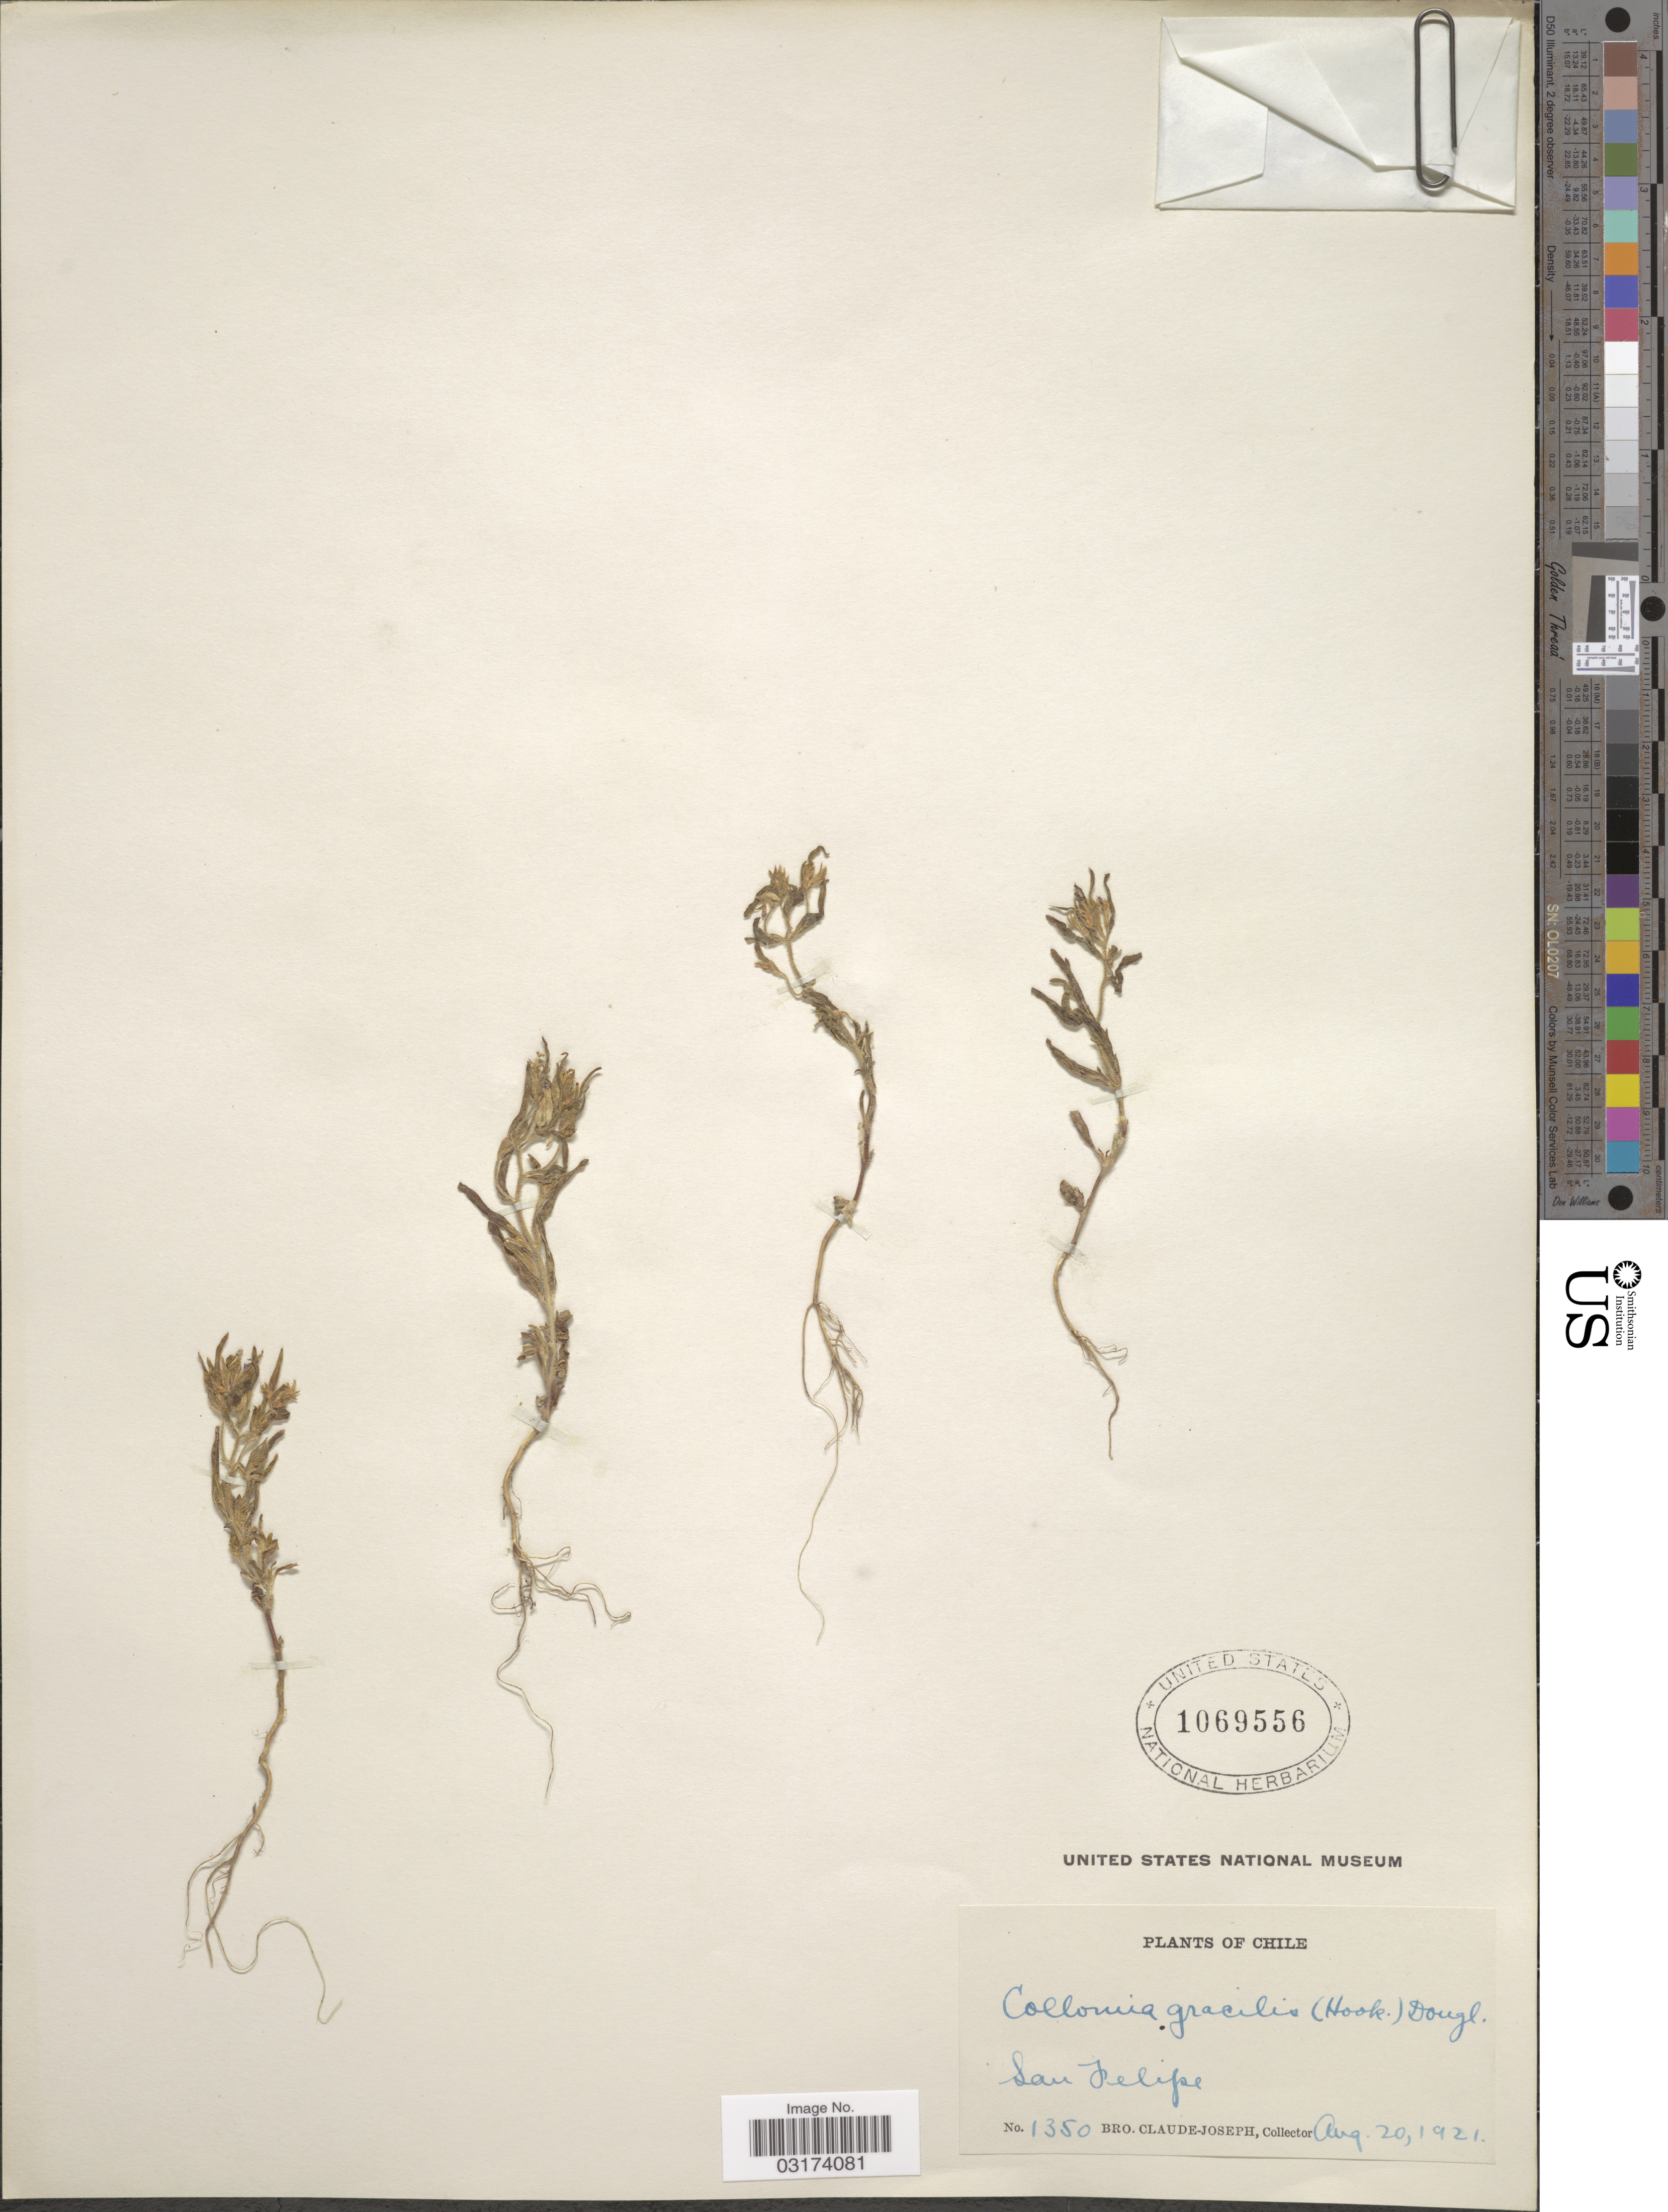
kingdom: Plantae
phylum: Tracheophyta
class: Magnoliopsida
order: Ericales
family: Polemoniaceae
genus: Microsteris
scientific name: Microsteris gracilis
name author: (Hook.) Greene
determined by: (US) Smithsonian Institution - National Museum of Natural History - Department of Botany (UNITED STATES)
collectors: Bro. Claude-Joseph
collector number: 1350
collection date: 1921-08-20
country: Chile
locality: San Felipe.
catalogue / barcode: US 1069556